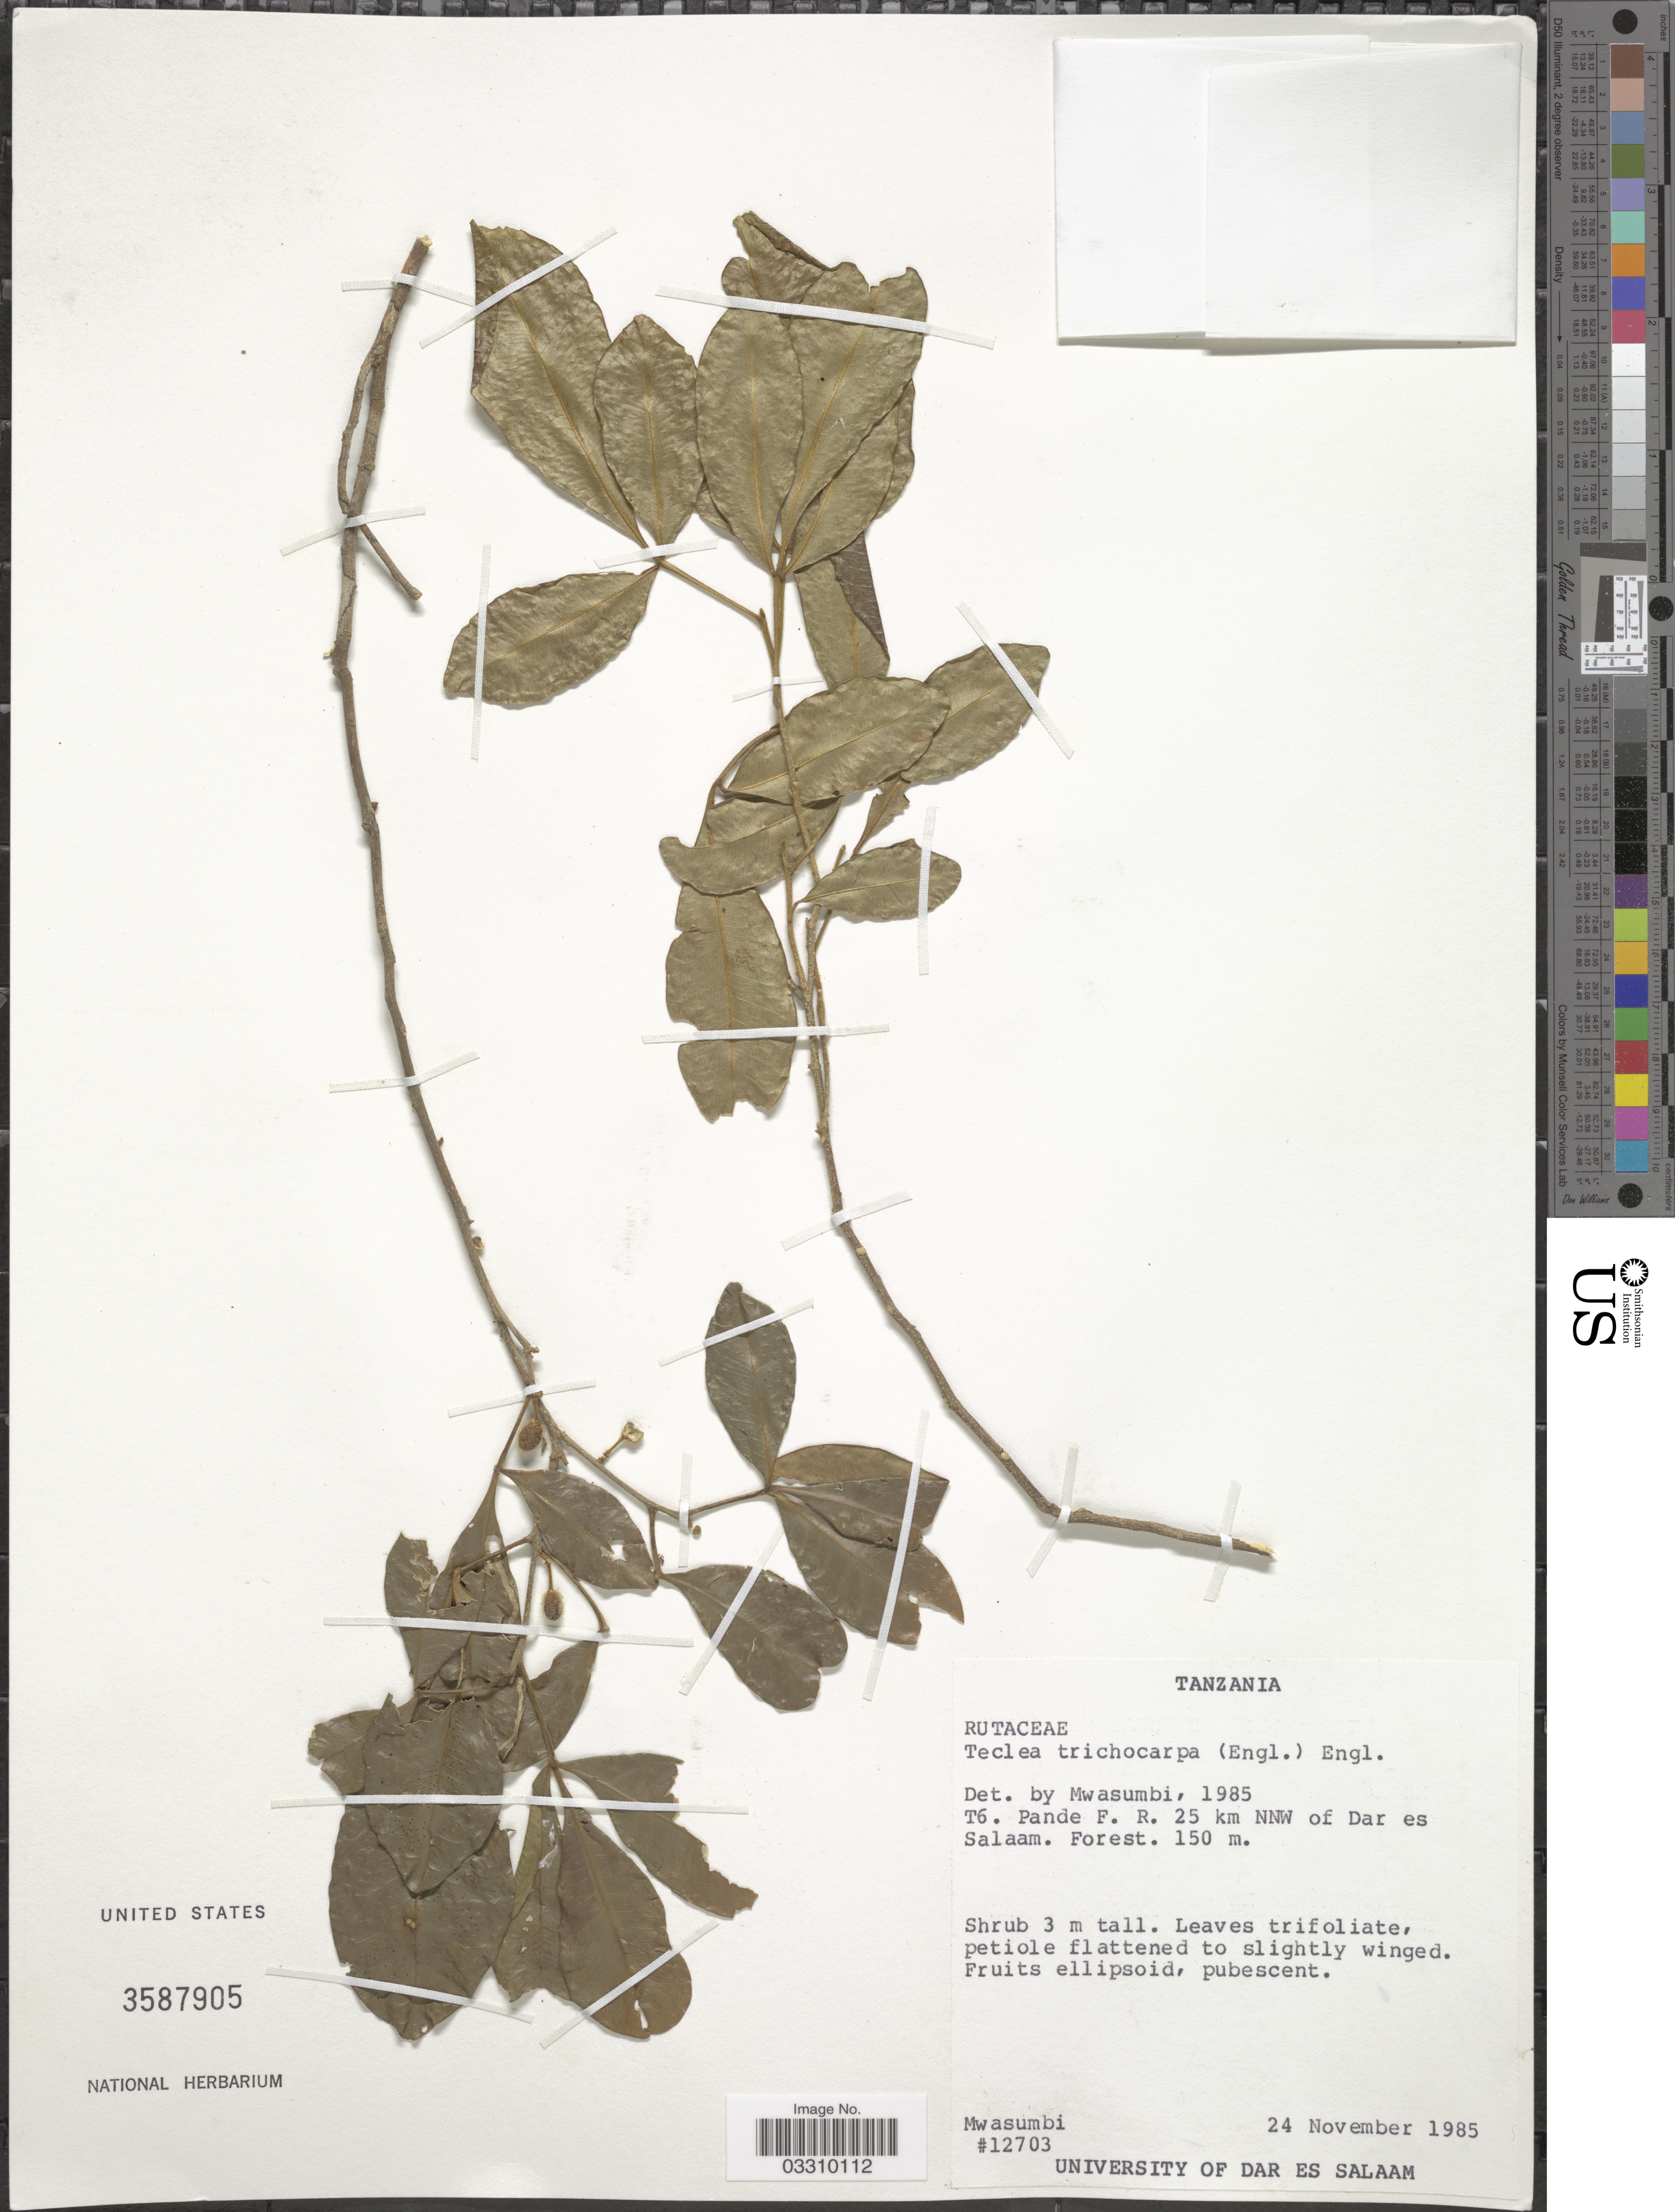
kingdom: Plantae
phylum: Tracheophyta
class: Magnoliopsida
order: Sapindales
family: Rutaceae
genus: Vepris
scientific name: Vepris trichocarpa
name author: (Engl.) Mziray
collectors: Mwasumbi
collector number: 12703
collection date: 1985-11-24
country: Tanzania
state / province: Dar es Salaam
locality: T6. Pande F. R. 25 km NNW of Dar es Salaam.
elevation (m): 150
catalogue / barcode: US 3587905